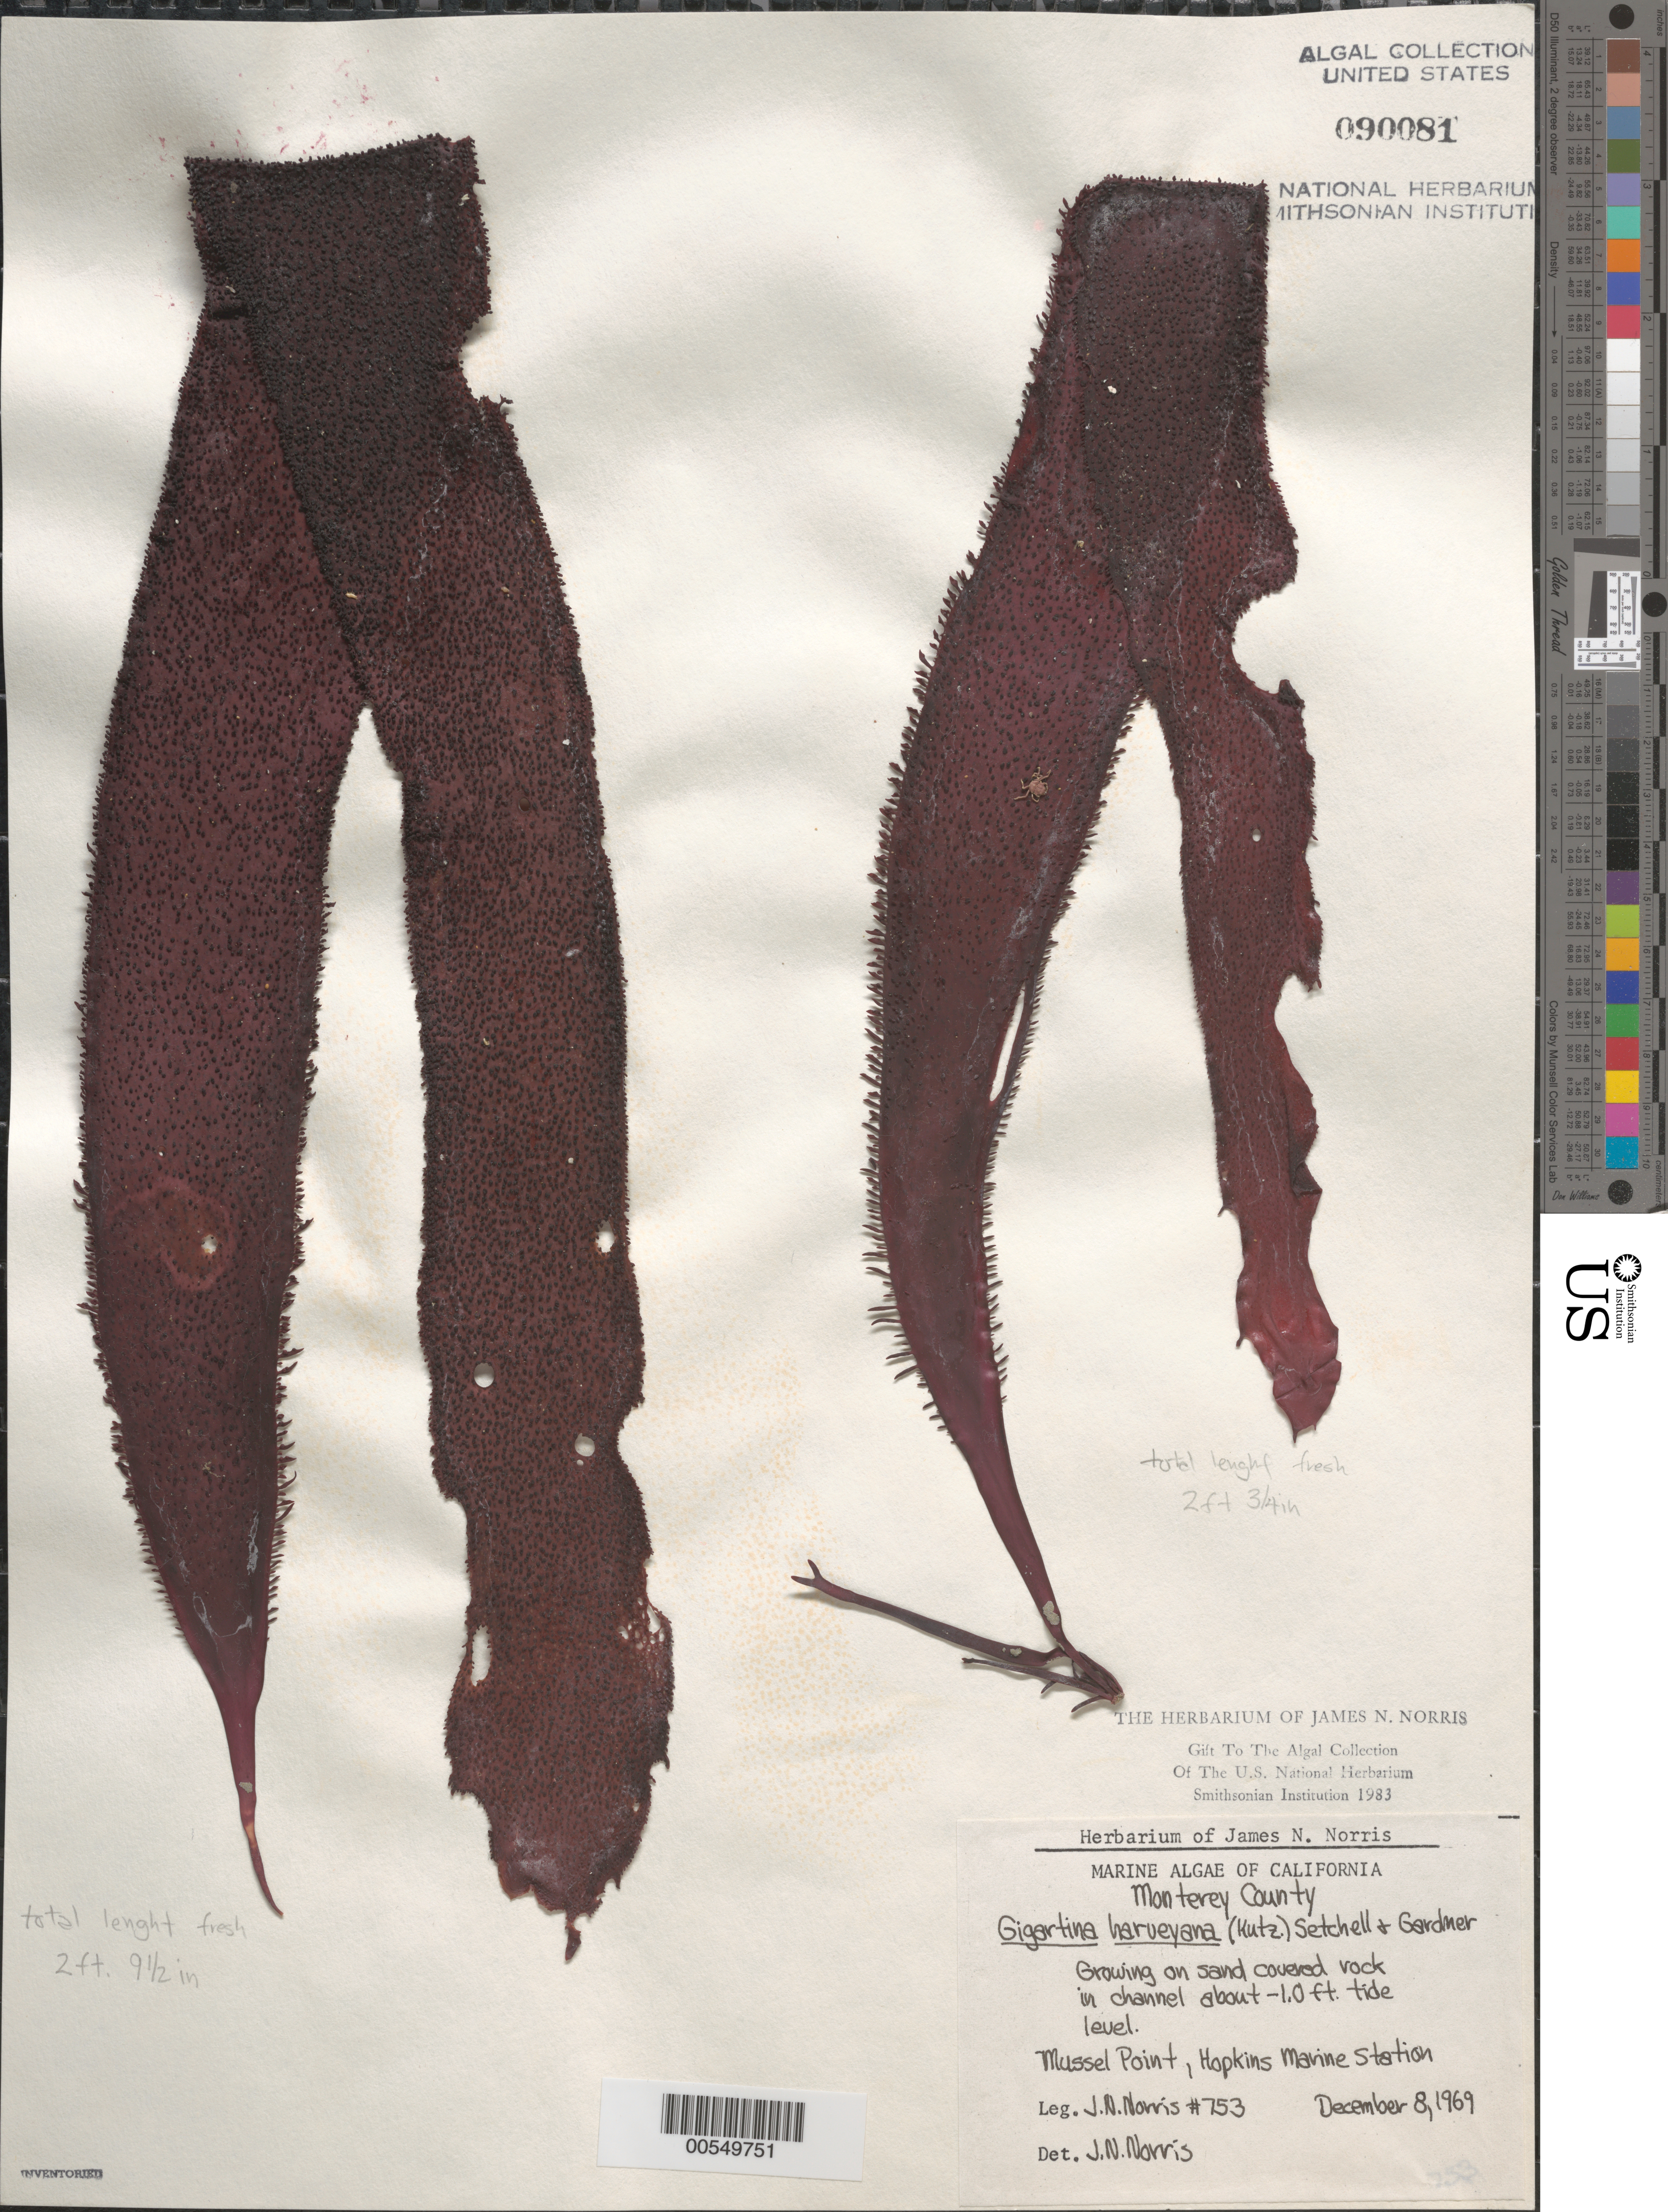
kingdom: Plantae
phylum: Rhodophyta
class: Florideophyceae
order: Gigartinales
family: Gigartinaceae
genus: Chondracanthus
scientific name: Chondracanthus harveyanus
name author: (Kütz.) Guiry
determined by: Algae name updating Project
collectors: J. N. Norris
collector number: JN-753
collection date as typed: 08 Dec 1969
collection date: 1969-12-08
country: United States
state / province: California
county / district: Monterey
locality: Mussel Point, Hopkins Marine Station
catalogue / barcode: US 90081